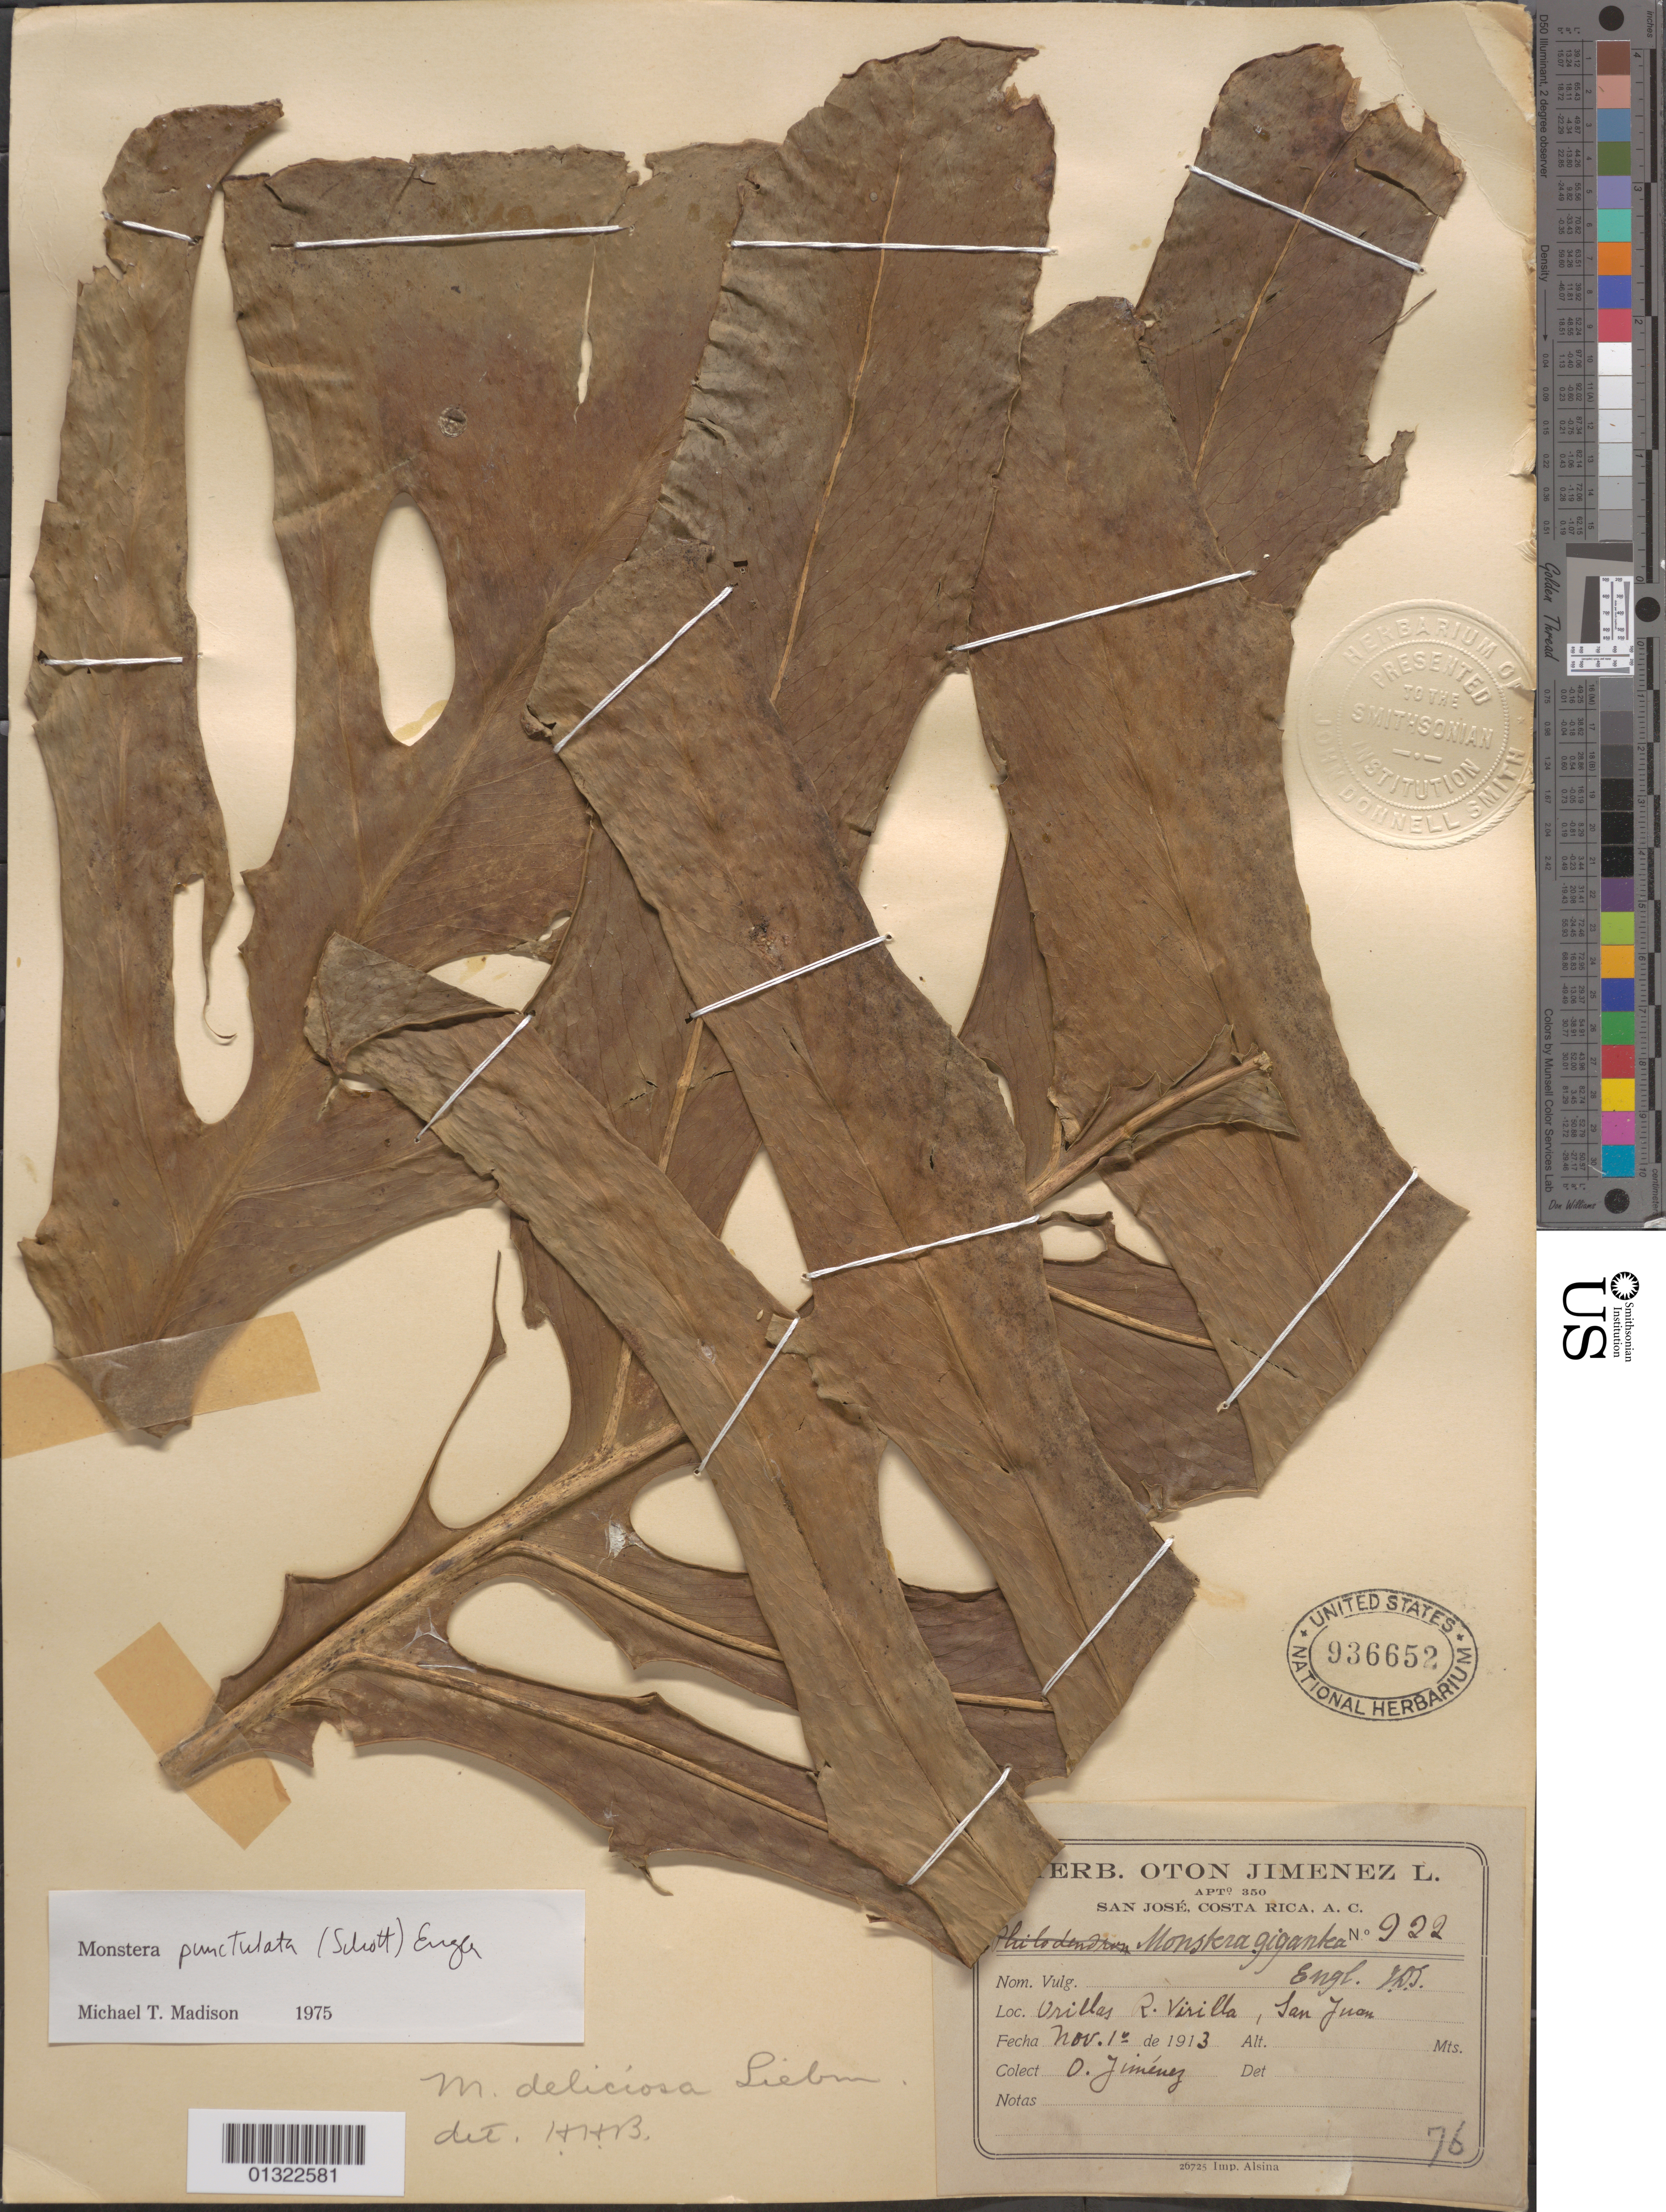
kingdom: Plantae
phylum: Tracheophyta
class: Liliopsida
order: Alismatales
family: Araceae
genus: Monstera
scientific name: Monstera punctulata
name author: (Schott) Schott ex Engl.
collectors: O. Jiménez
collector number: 922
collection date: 1913-11-01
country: Costa Rica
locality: Orillas R. Virilla, San Juan.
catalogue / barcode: US 936652